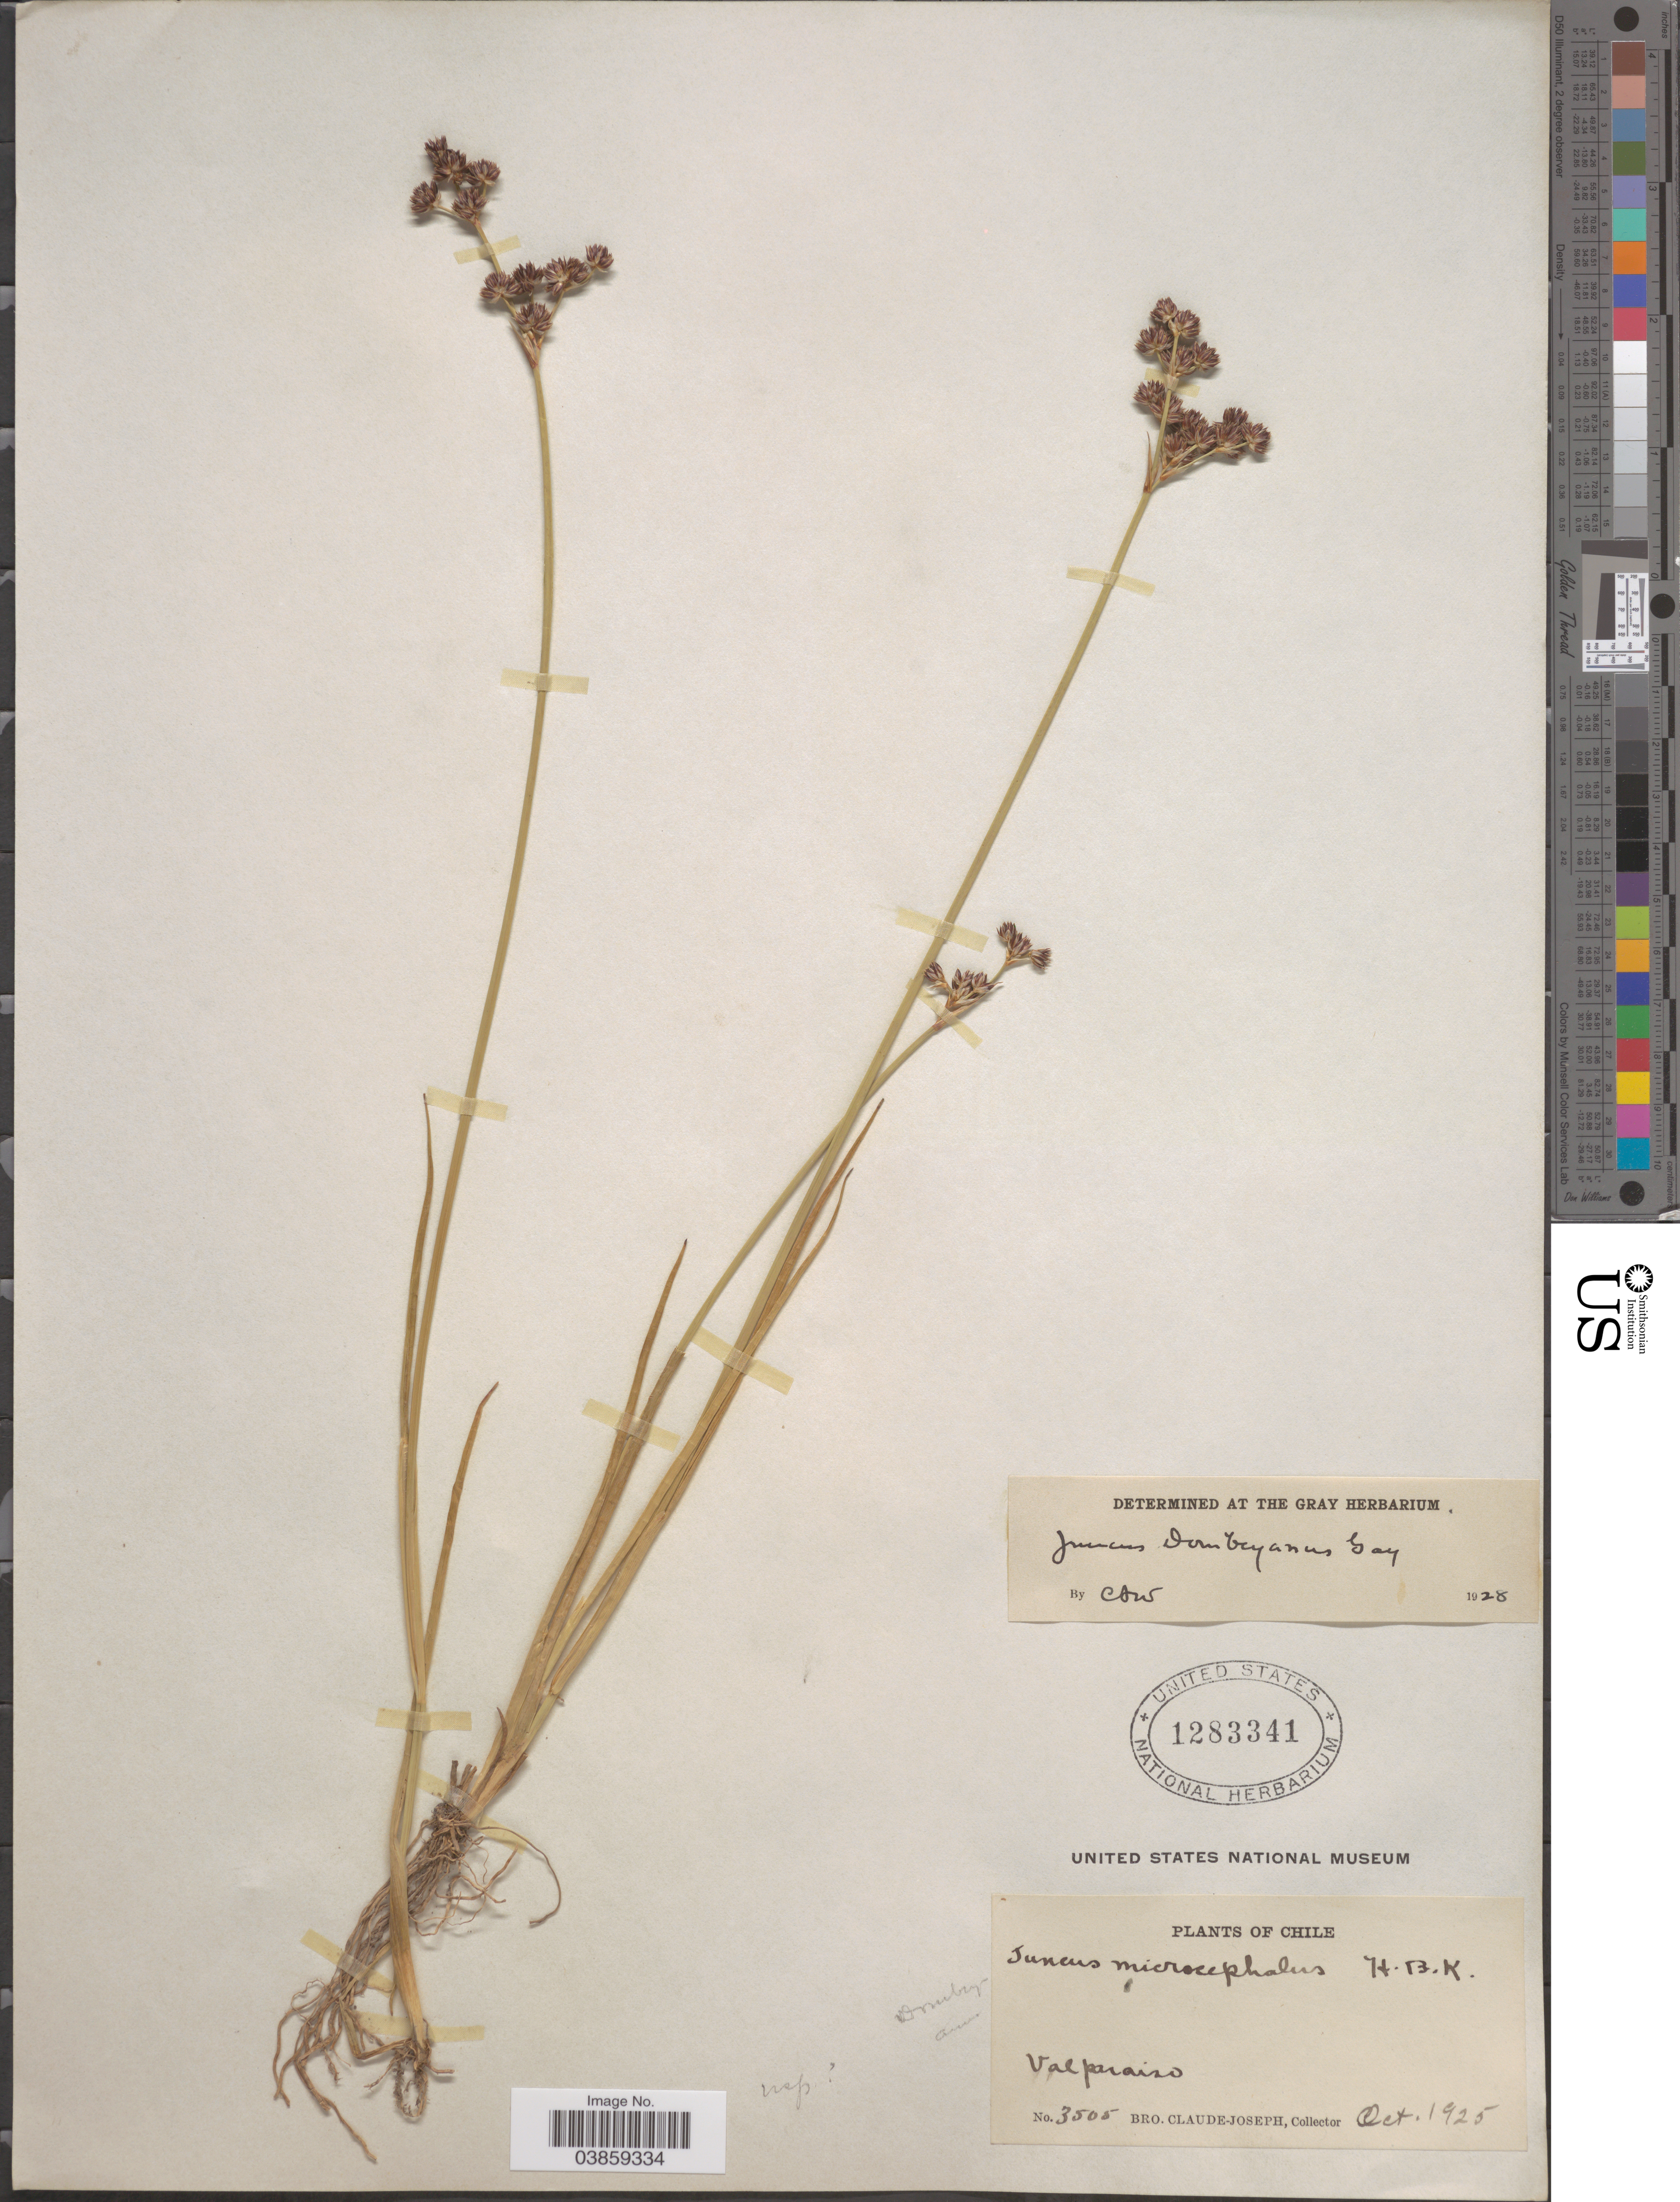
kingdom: Plantae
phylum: Tracheophyta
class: Liliopsida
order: Poales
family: Juncaceae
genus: Juncus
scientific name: Juncus dombeyanus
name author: J. Gay ex Laharpe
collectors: Bro. Claude-Joseph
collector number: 3505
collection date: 1925-10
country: Chile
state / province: Valparaíso (V)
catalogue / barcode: US 1283341